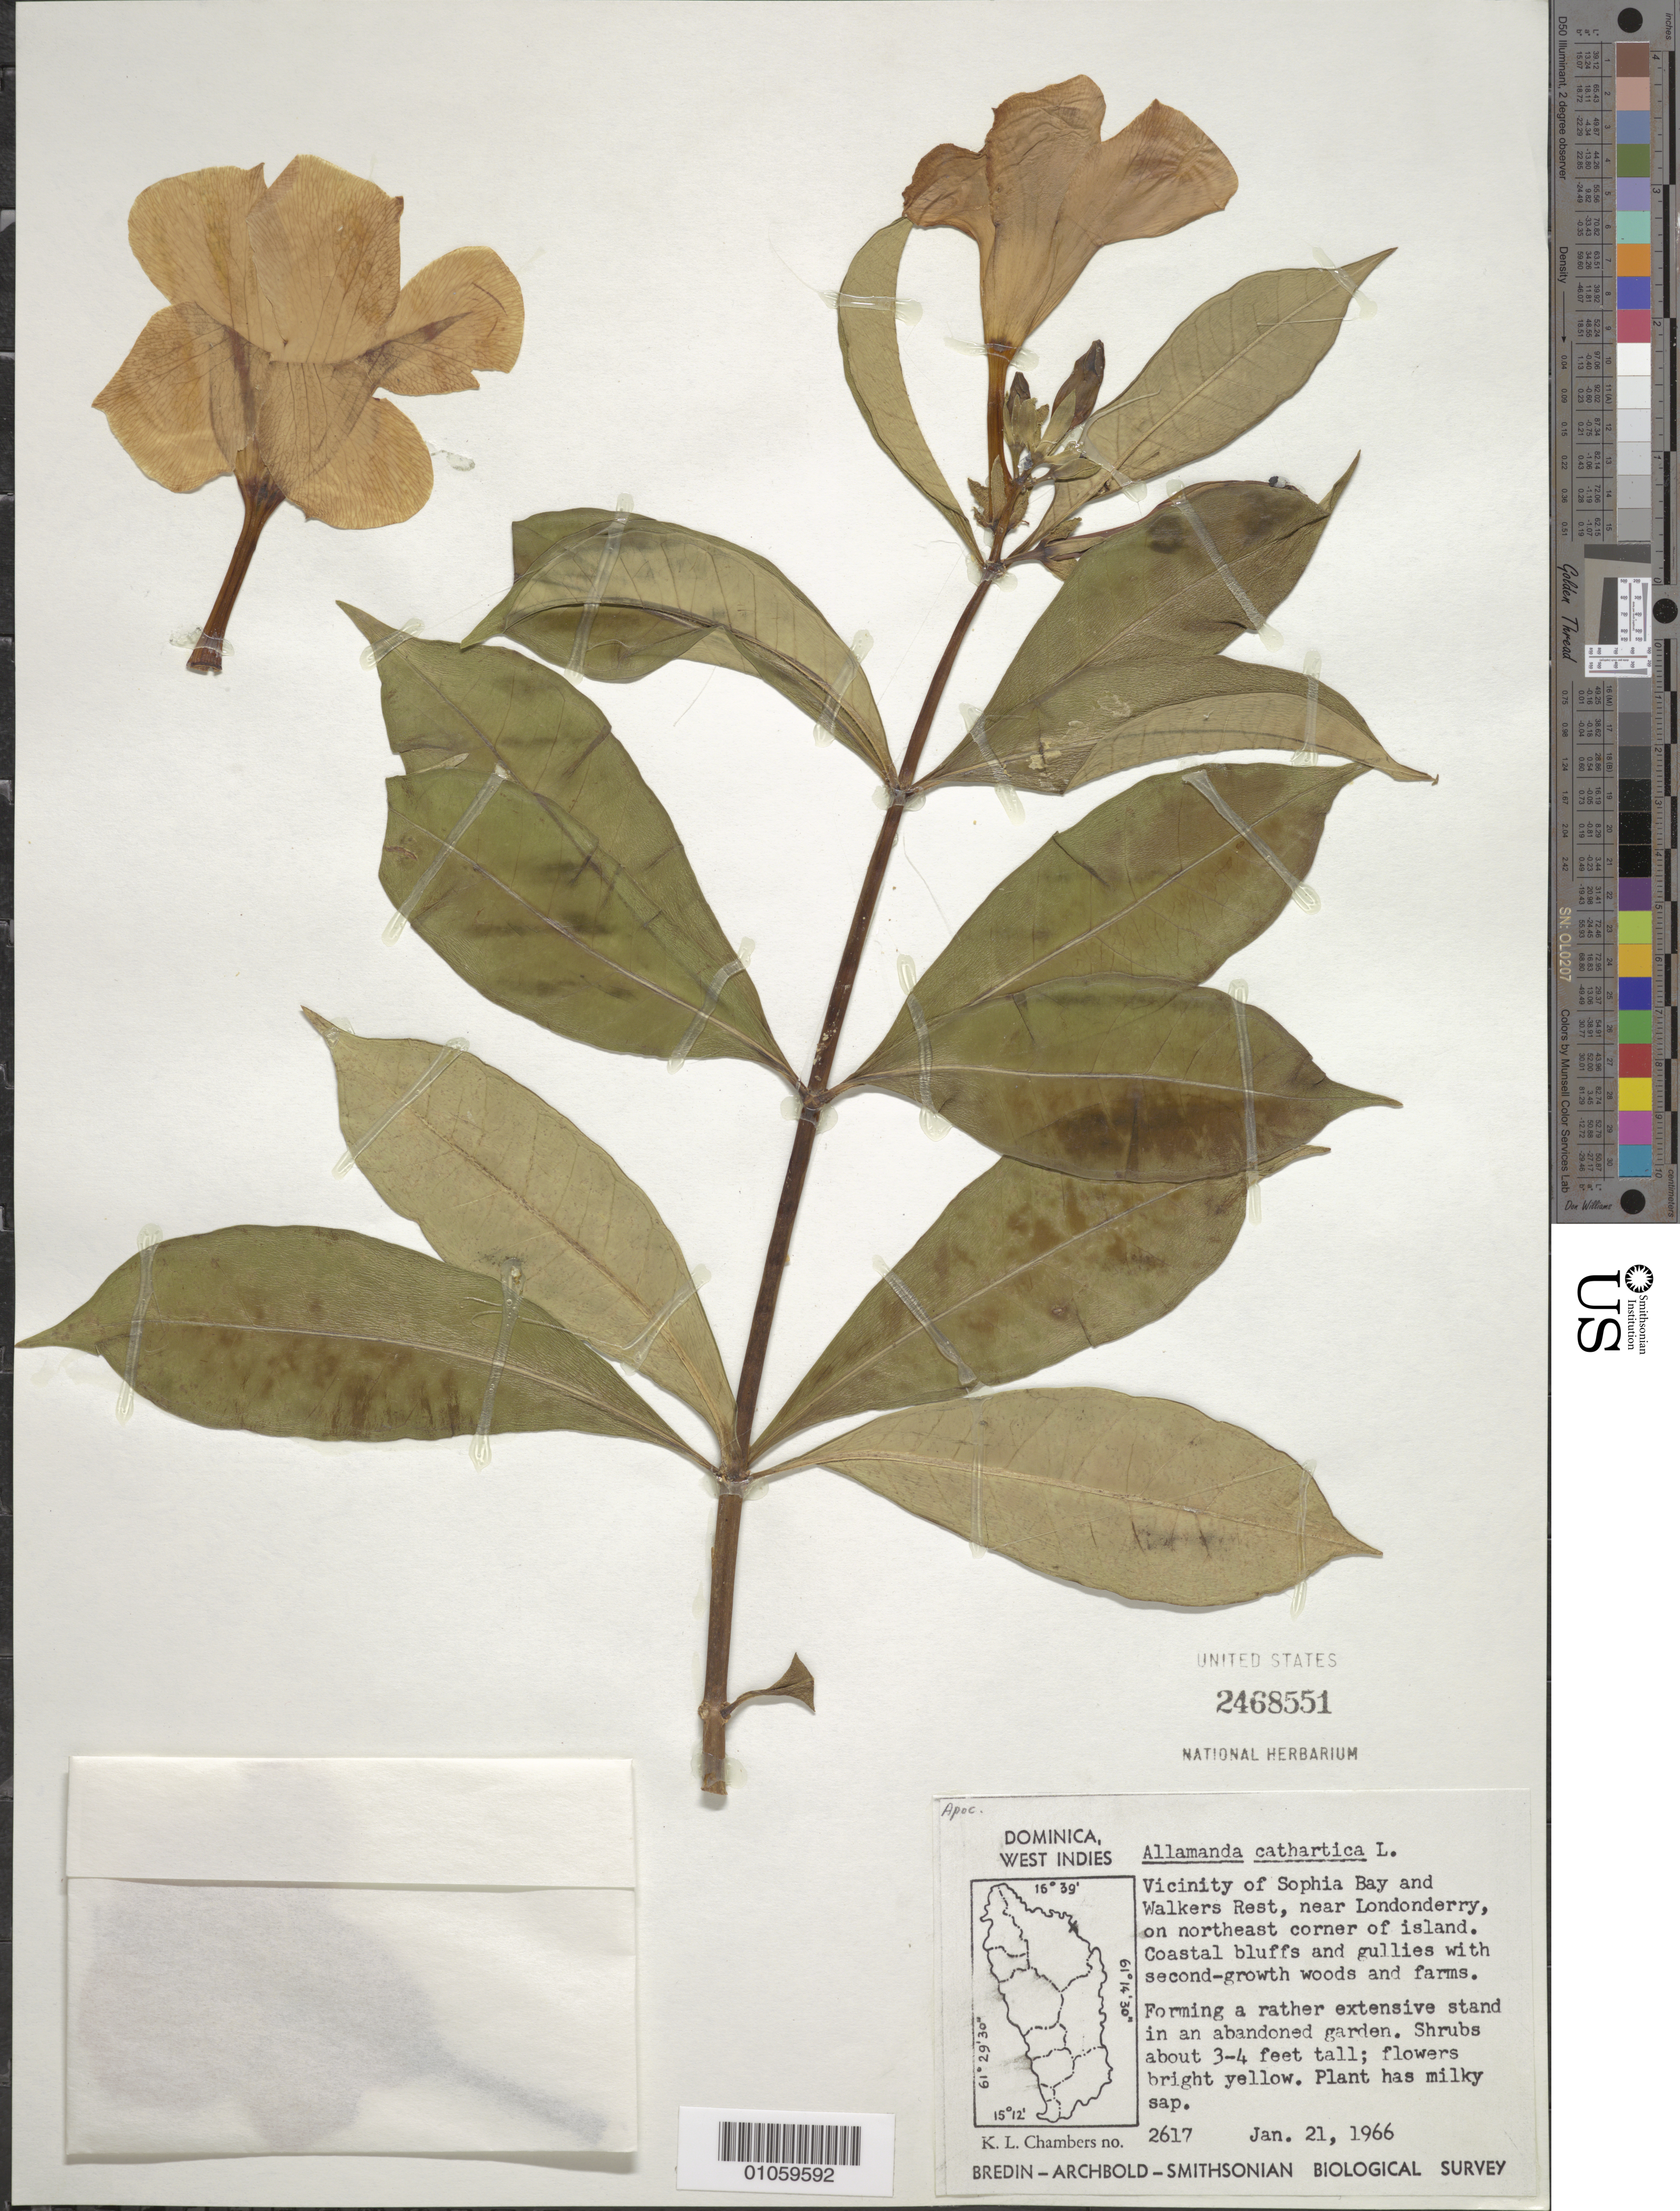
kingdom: Plantae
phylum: Tracheophyta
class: Magnoliopsida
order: Gentianales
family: Apocynaceae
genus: Allamanda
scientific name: Allamanda cathartica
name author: L.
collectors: K. L. Chambers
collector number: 2617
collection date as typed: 21 Jan 1966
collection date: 1966-01-21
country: Dominica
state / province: St. Andrew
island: Dominica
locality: Vicinity of Sophia Bay and Walkers Rest, near Londonderry, on northeast corner of Island. Extensive stand in abandoned garden.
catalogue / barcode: US 2468551